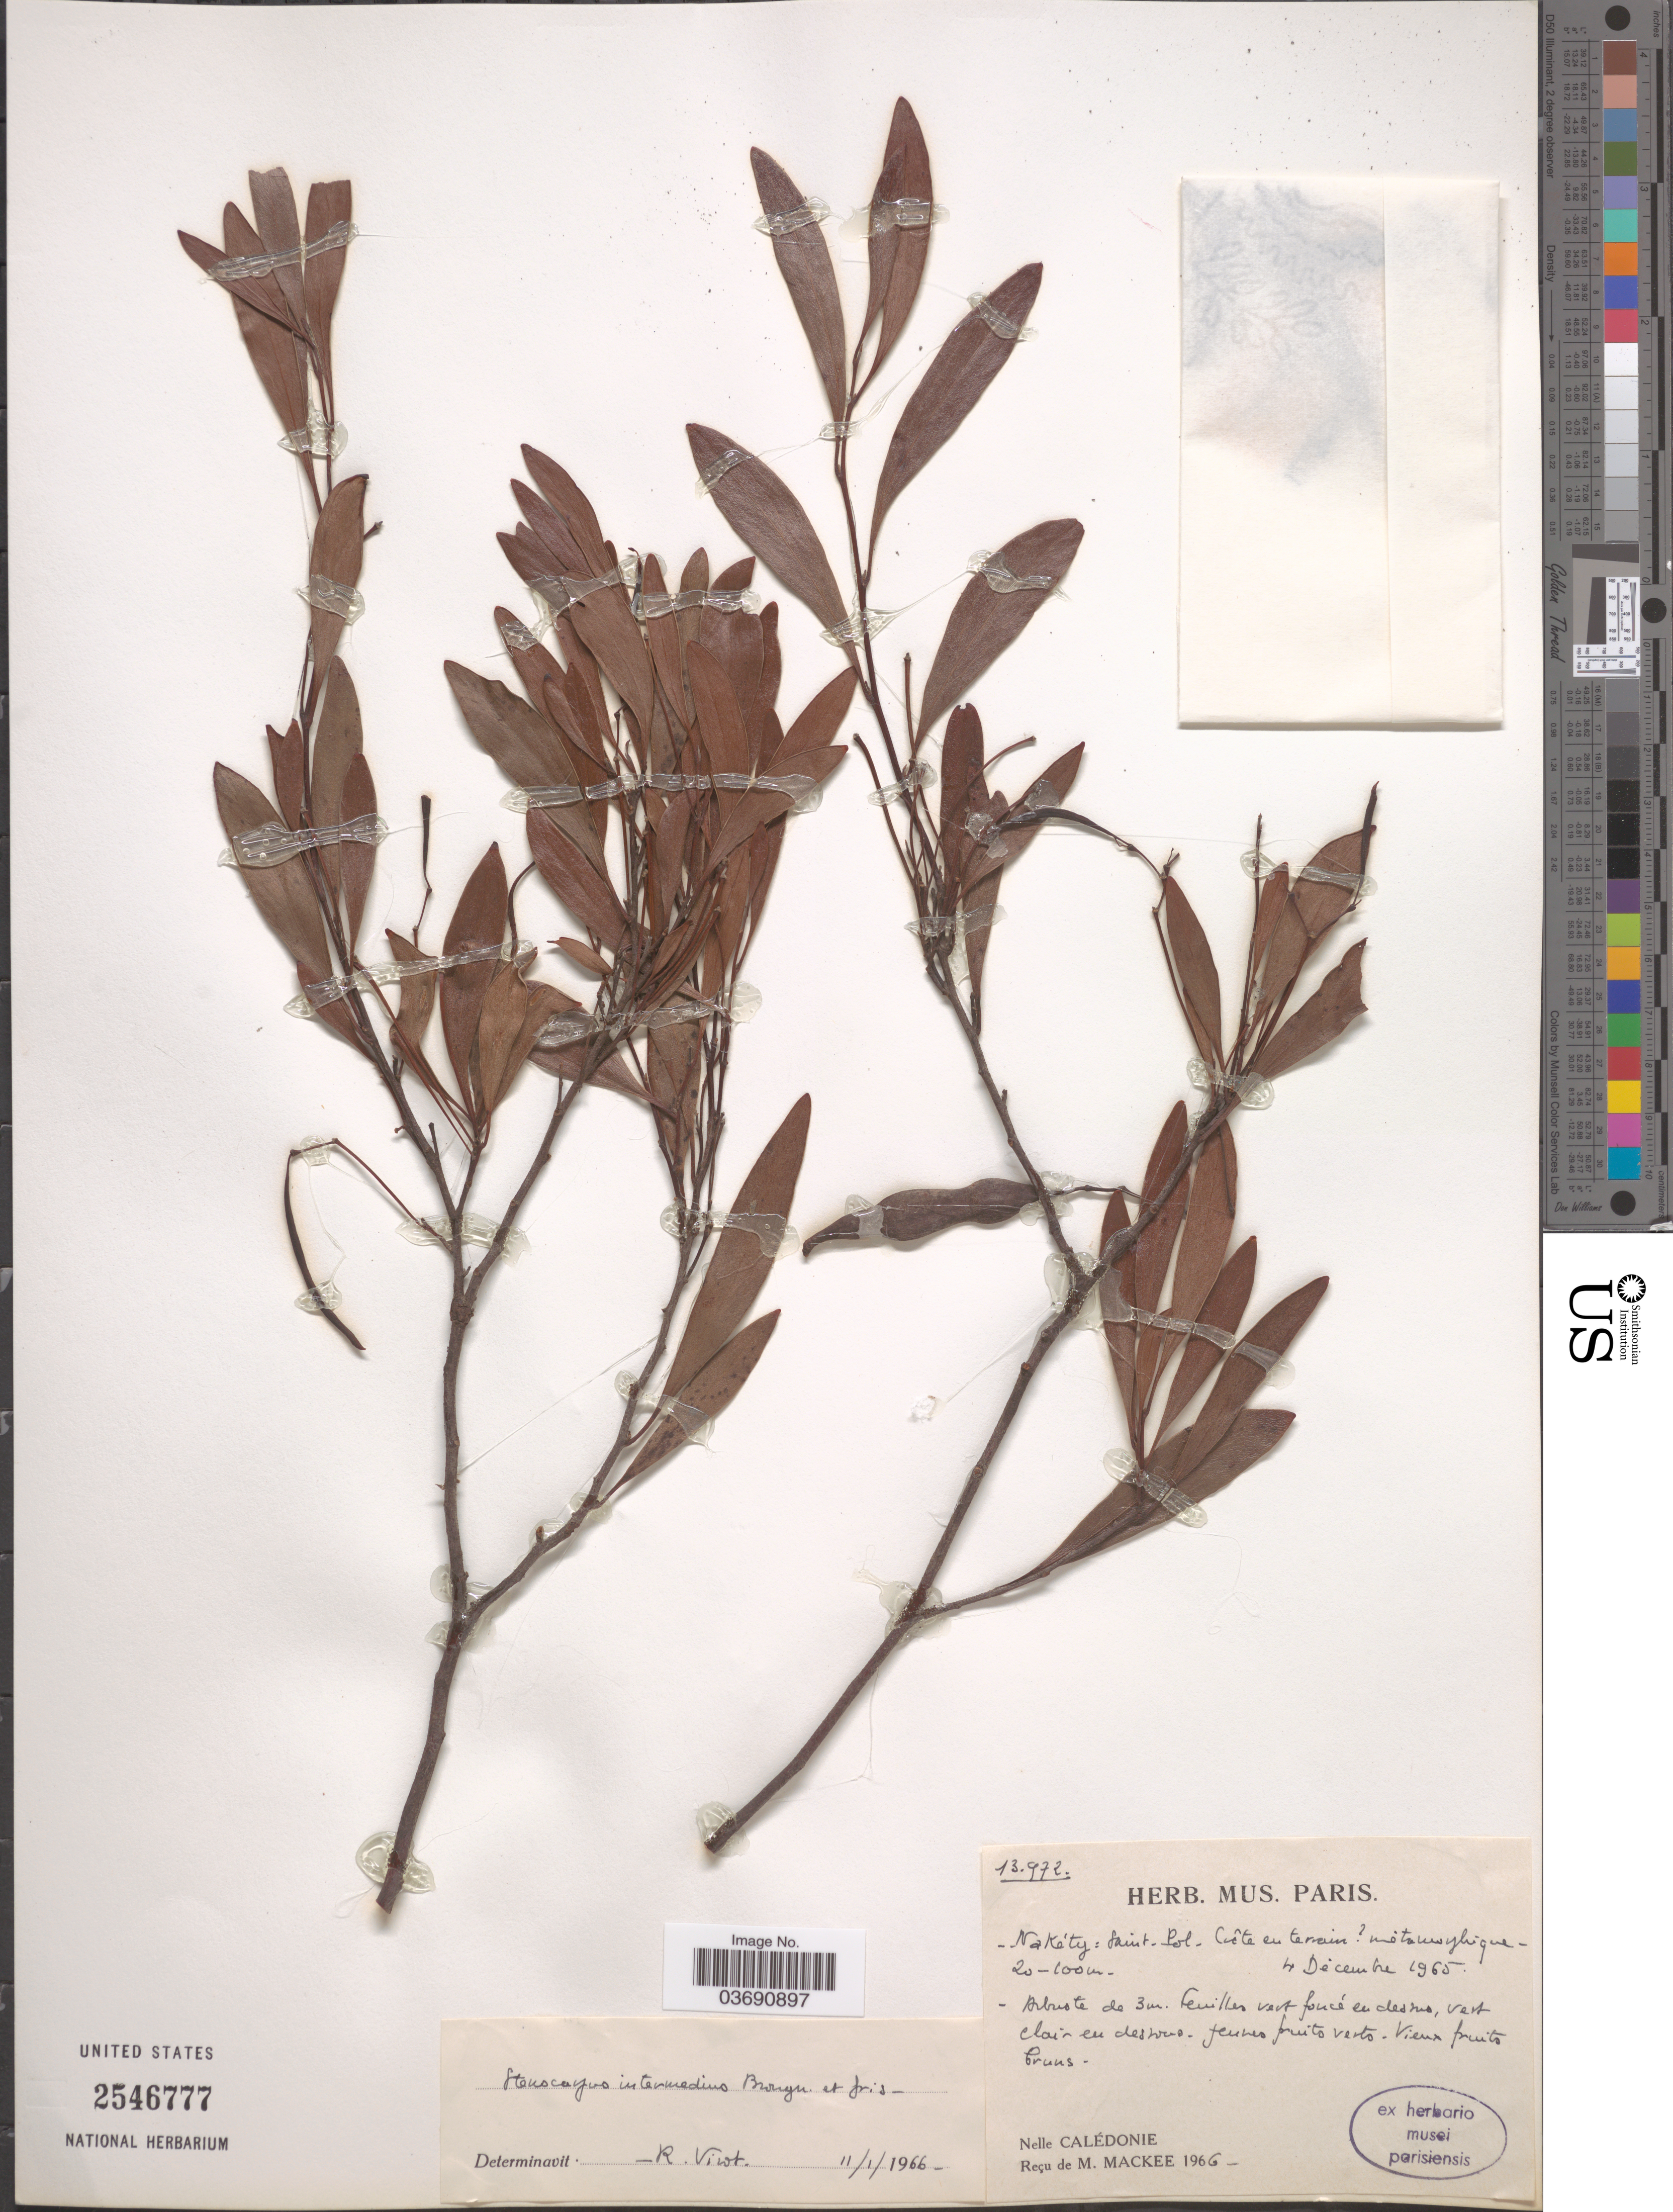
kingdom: Plantae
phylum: Tracheophyta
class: Magnoliopsida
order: Proteales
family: Proteaceae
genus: Stenocarpus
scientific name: Stenocarpus intermedius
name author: Brongn. & Gris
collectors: M. Mackee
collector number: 13972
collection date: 1965-12-04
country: New Caledonia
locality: Nakéty: Saint-Pol. Nelle Calédonie.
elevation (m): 20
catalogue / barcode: US 2546777